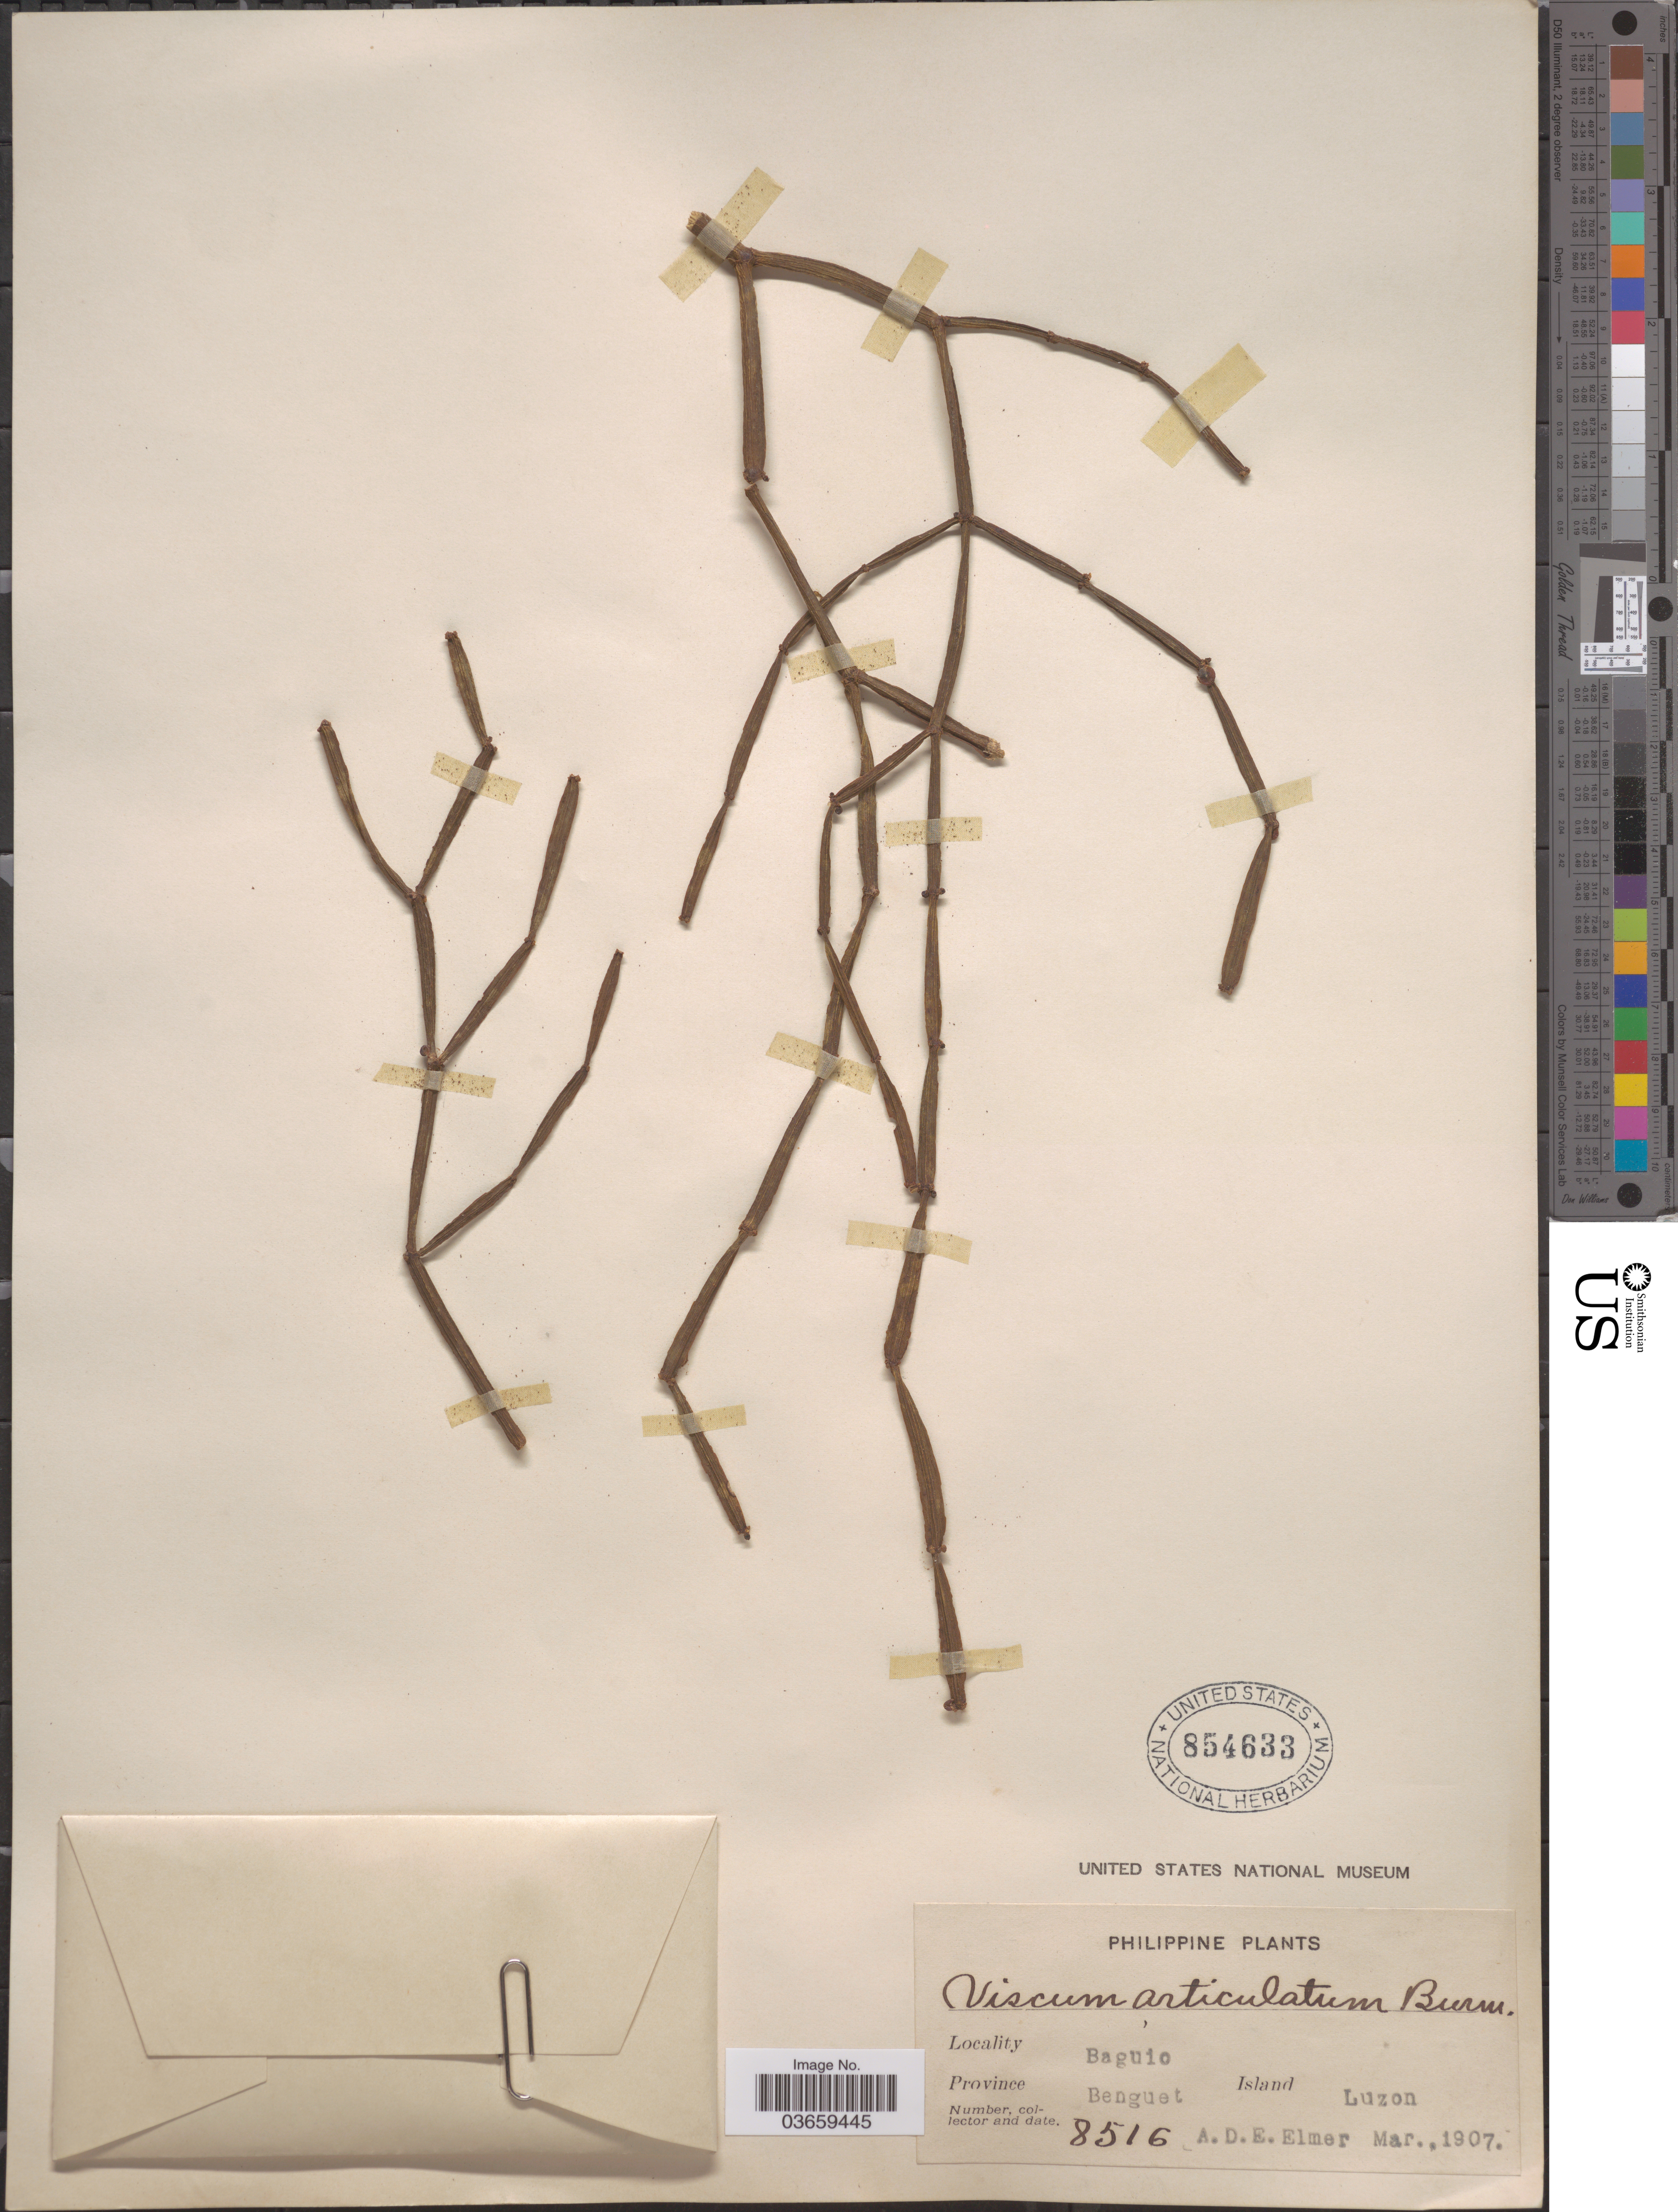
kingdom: Plantae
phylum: Tracheophyta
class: Magnoliopsida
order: Santalales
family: Viscaceae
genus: Viscum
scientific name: Viscum articulatum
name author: Burm. f.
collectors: A. D. E. Elmer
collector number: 8516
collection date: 1907-03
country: Philippines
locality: Baguio. Province Benguet, Island Luzon.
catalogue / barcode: US 854633